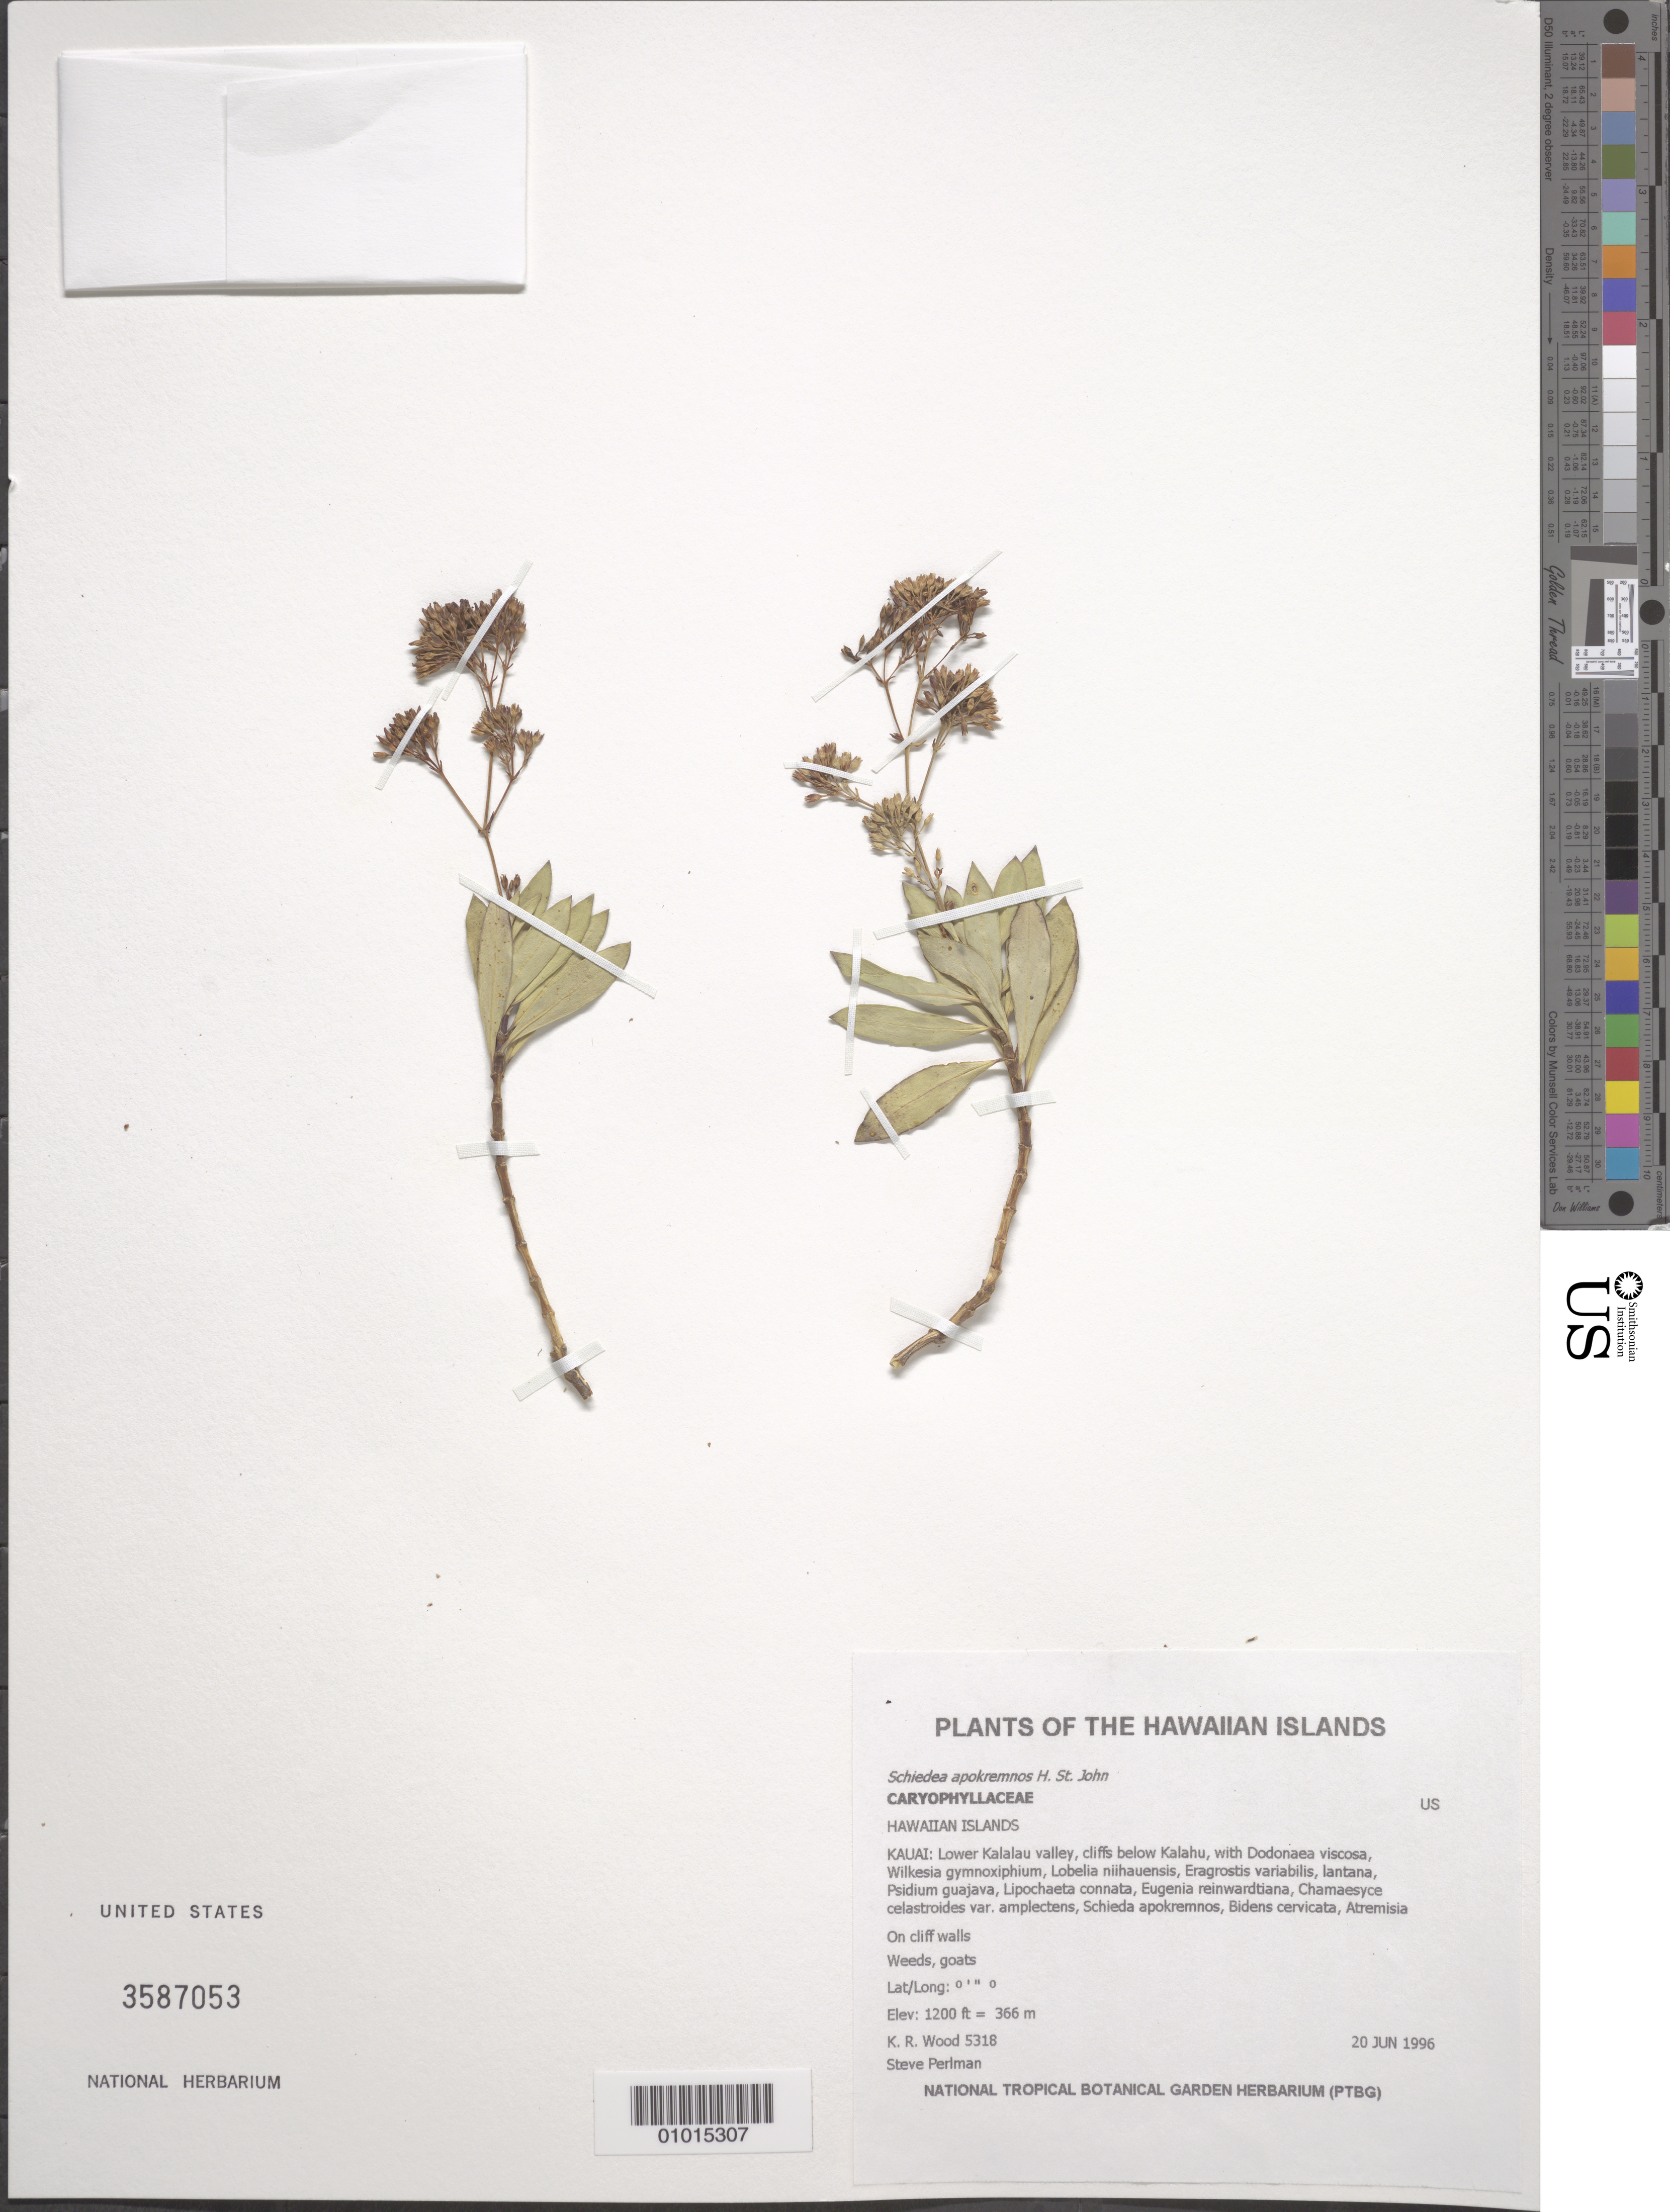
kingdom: Plantae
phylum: Tracheophyta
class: Magnoliopsida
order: Caryophyllales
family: Caryophyllaceae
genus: Schiedea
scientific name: Schiedea apokremnos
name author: H. St. John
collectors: K. R. Wood & S. P. Perlman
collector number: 5318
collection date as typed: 20 Jun 1996 to 20 Jun 1996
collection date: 1996-06-20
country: United States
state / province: Hawaii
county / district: Kauai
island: Kaua'i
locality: Lower Kalalu valley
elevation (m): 366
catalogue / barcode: US 3587053